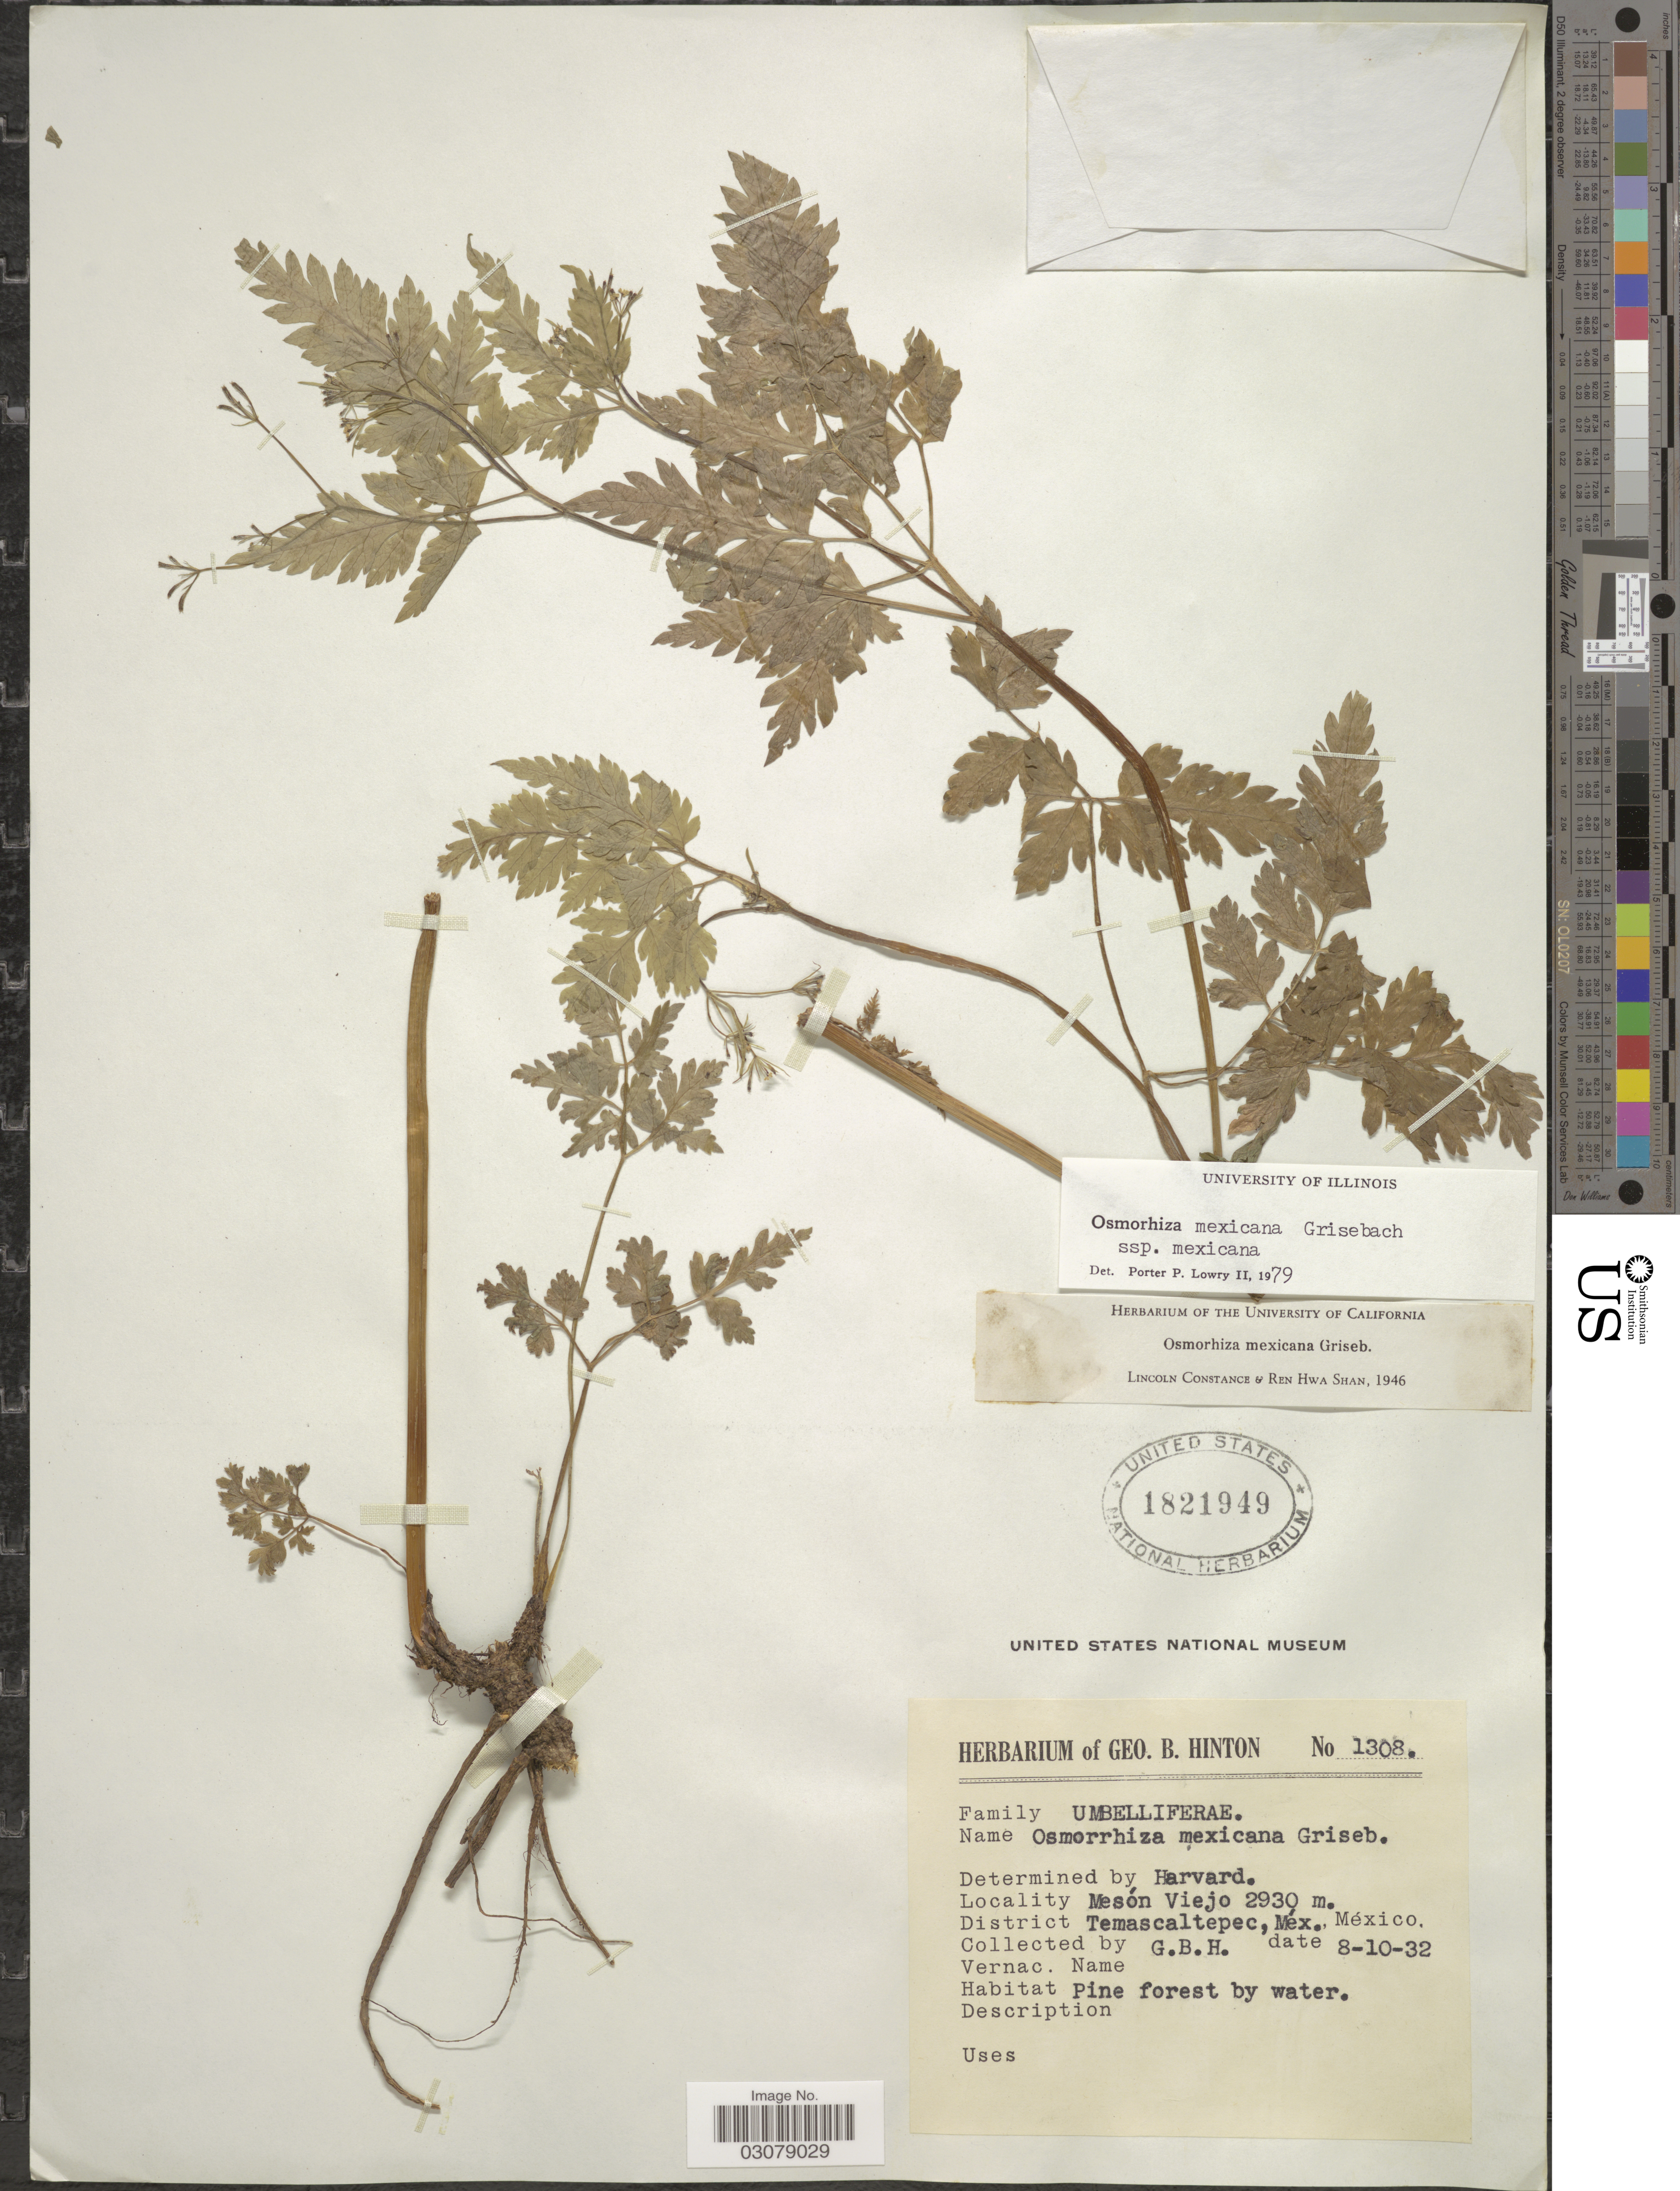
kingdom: Plantae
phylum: Tracheophyta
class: Magnoliopsida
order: Apiales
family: Apiaceae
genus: Osmorhiza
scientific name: Osmorhiza mexicana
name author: Griseb.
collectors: G. B. Hinton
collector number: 1308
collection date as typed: Transcribed d/m/y: 8/10/32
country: Mexico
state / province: México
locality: Mesón Viejo, District Temascaltepec, Méx., México.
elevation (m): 2930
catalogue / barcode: US 1821949